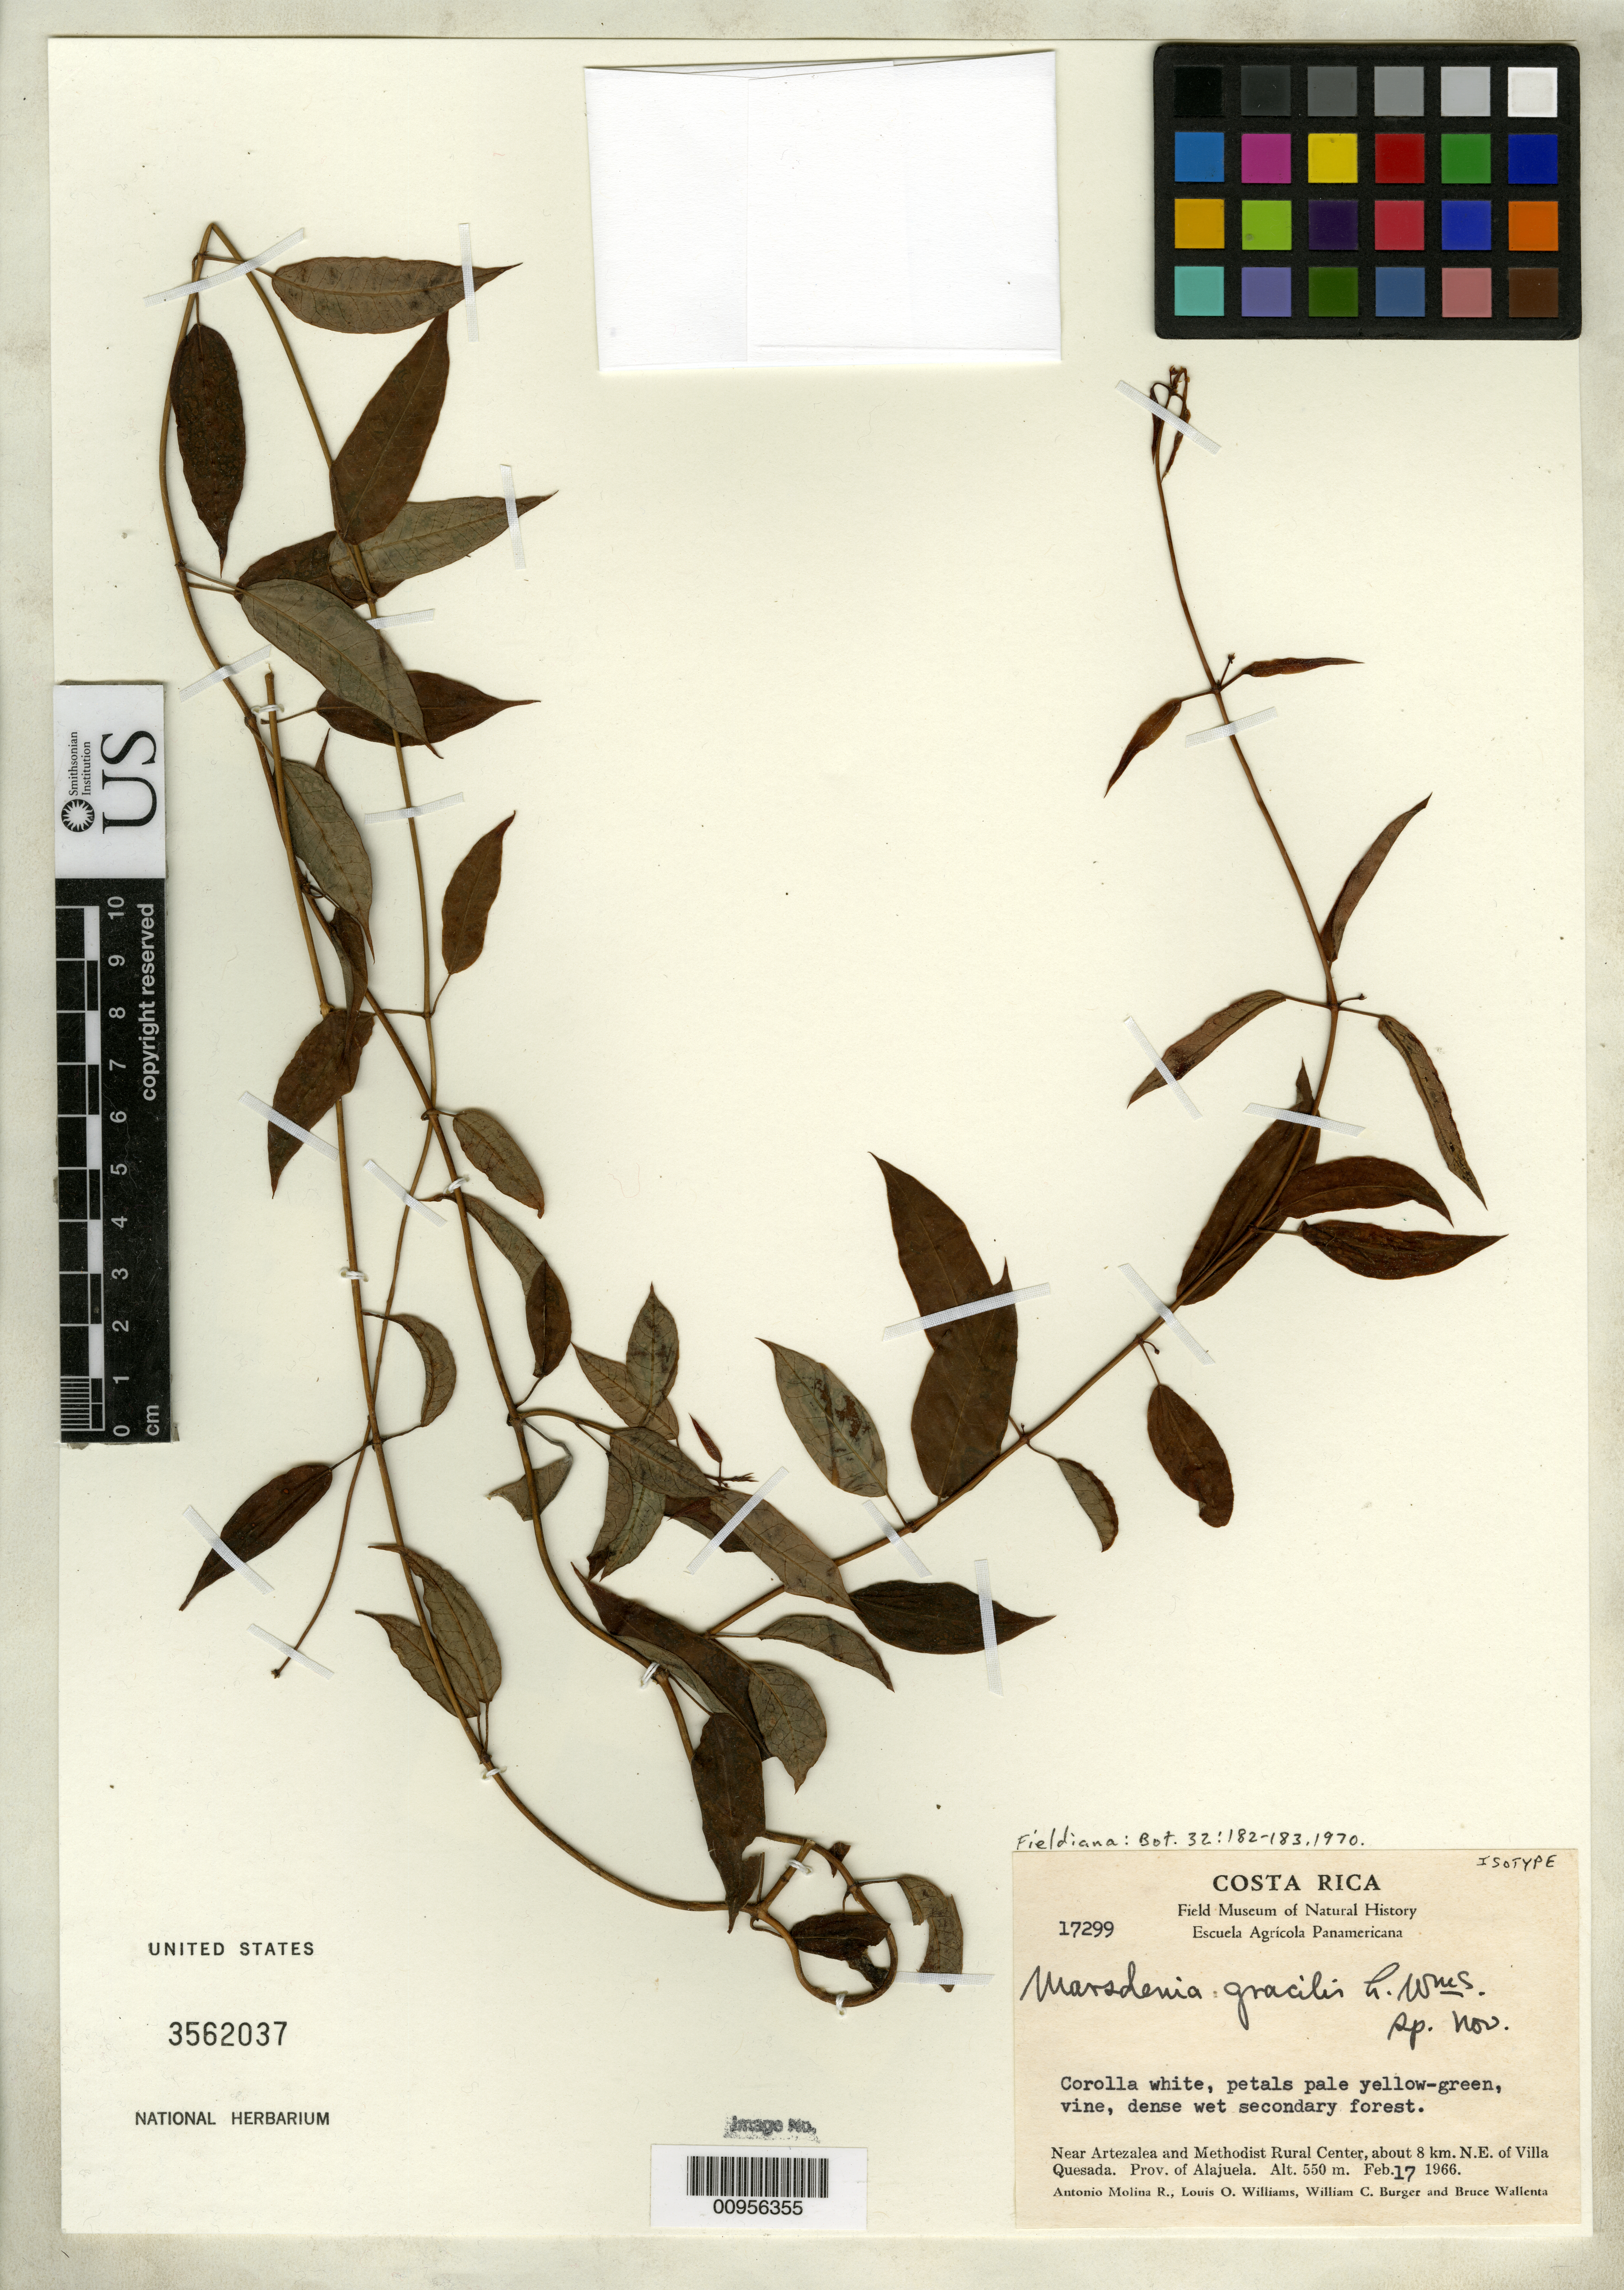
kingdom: Plantae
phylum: Tracheophyta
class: Magnoliopsida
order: Gentianales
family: Apocynaceae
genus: Marsdenia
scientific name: Marsdenia gracilis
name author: L.O. Williams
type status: Isotype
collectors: A. Molina R. & et al.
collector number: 17299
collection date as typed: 17 Feb 1966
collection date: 1966-02-17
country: Costa Rica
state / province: Alajuela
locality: Near Artezalea and Methodist Rural Center, about 8 km N.E. of Villa Quesada, Prov. of Alajuela.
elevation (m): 550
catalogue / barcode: US 3562037